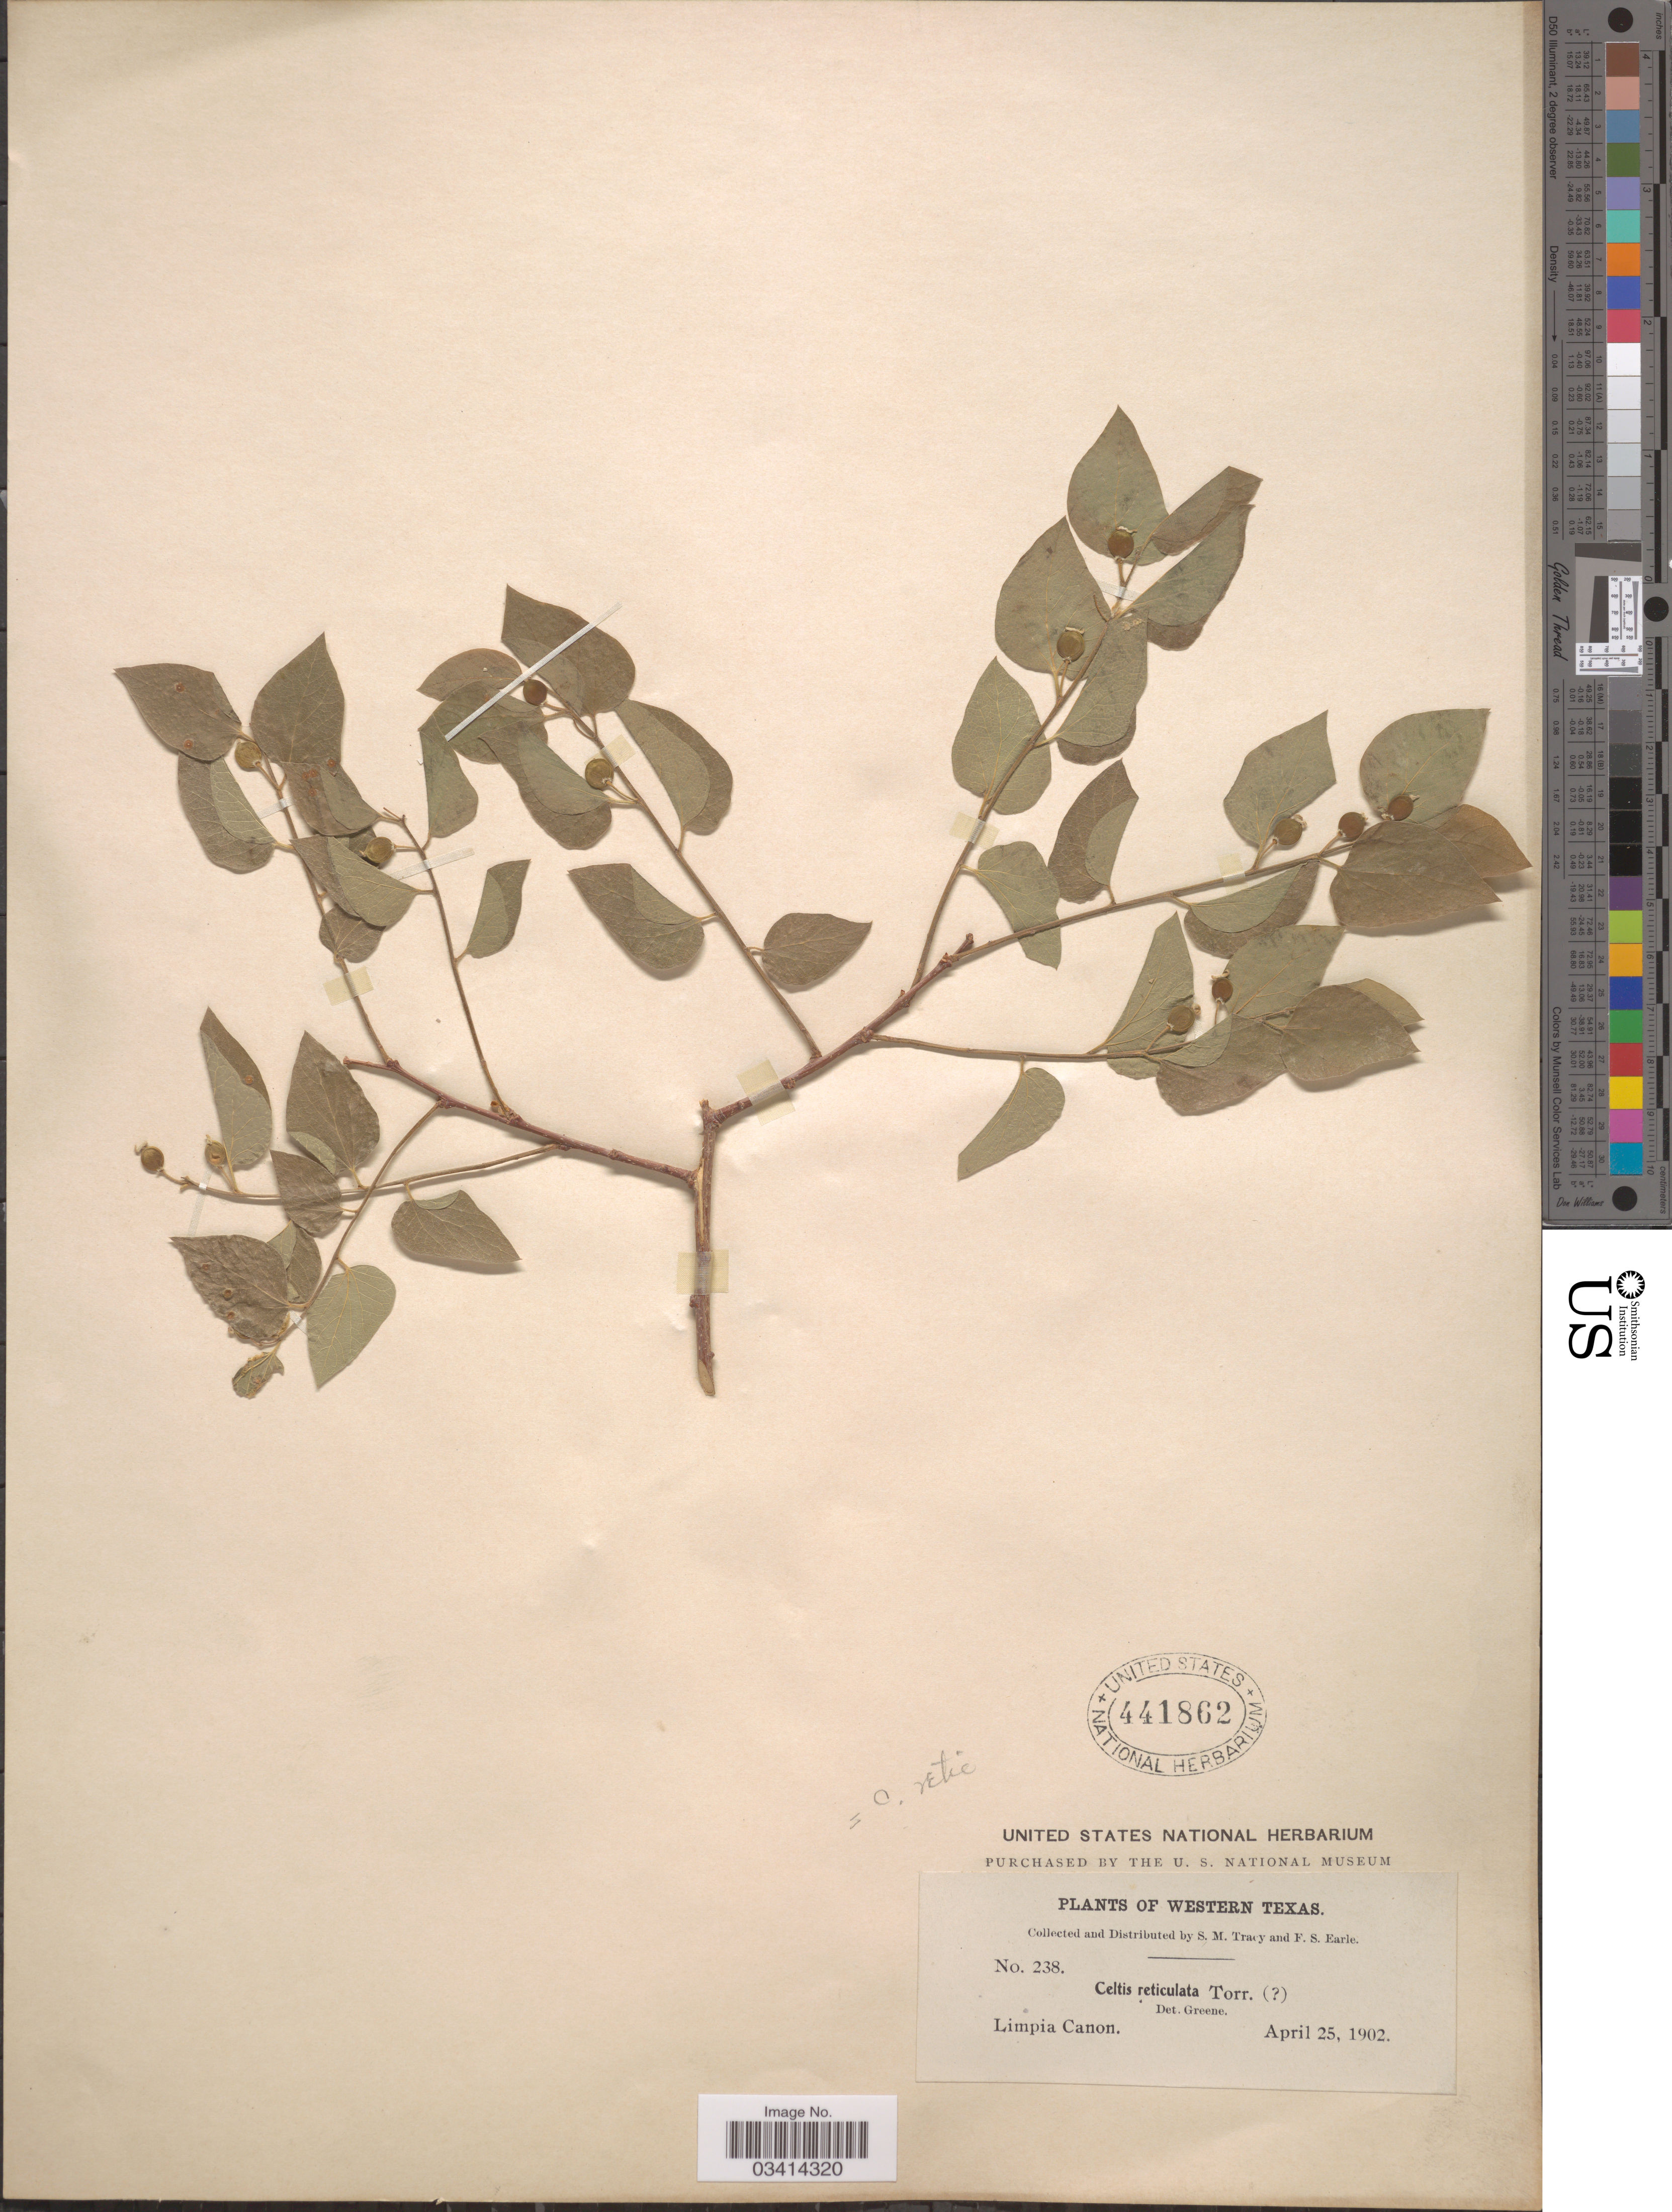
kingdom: Plantae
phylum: Tracheophyta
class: Magnoliopsida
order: Rosales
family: Cannabaceae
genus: Celtis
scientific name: Celtis reticulata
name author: Torr.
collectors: S. M. Tracy & F. S. Earle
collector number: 238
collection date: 1902-04-25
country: United States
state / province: Texas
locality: Western Texas. Limpia Canon.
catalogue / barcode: US 441862